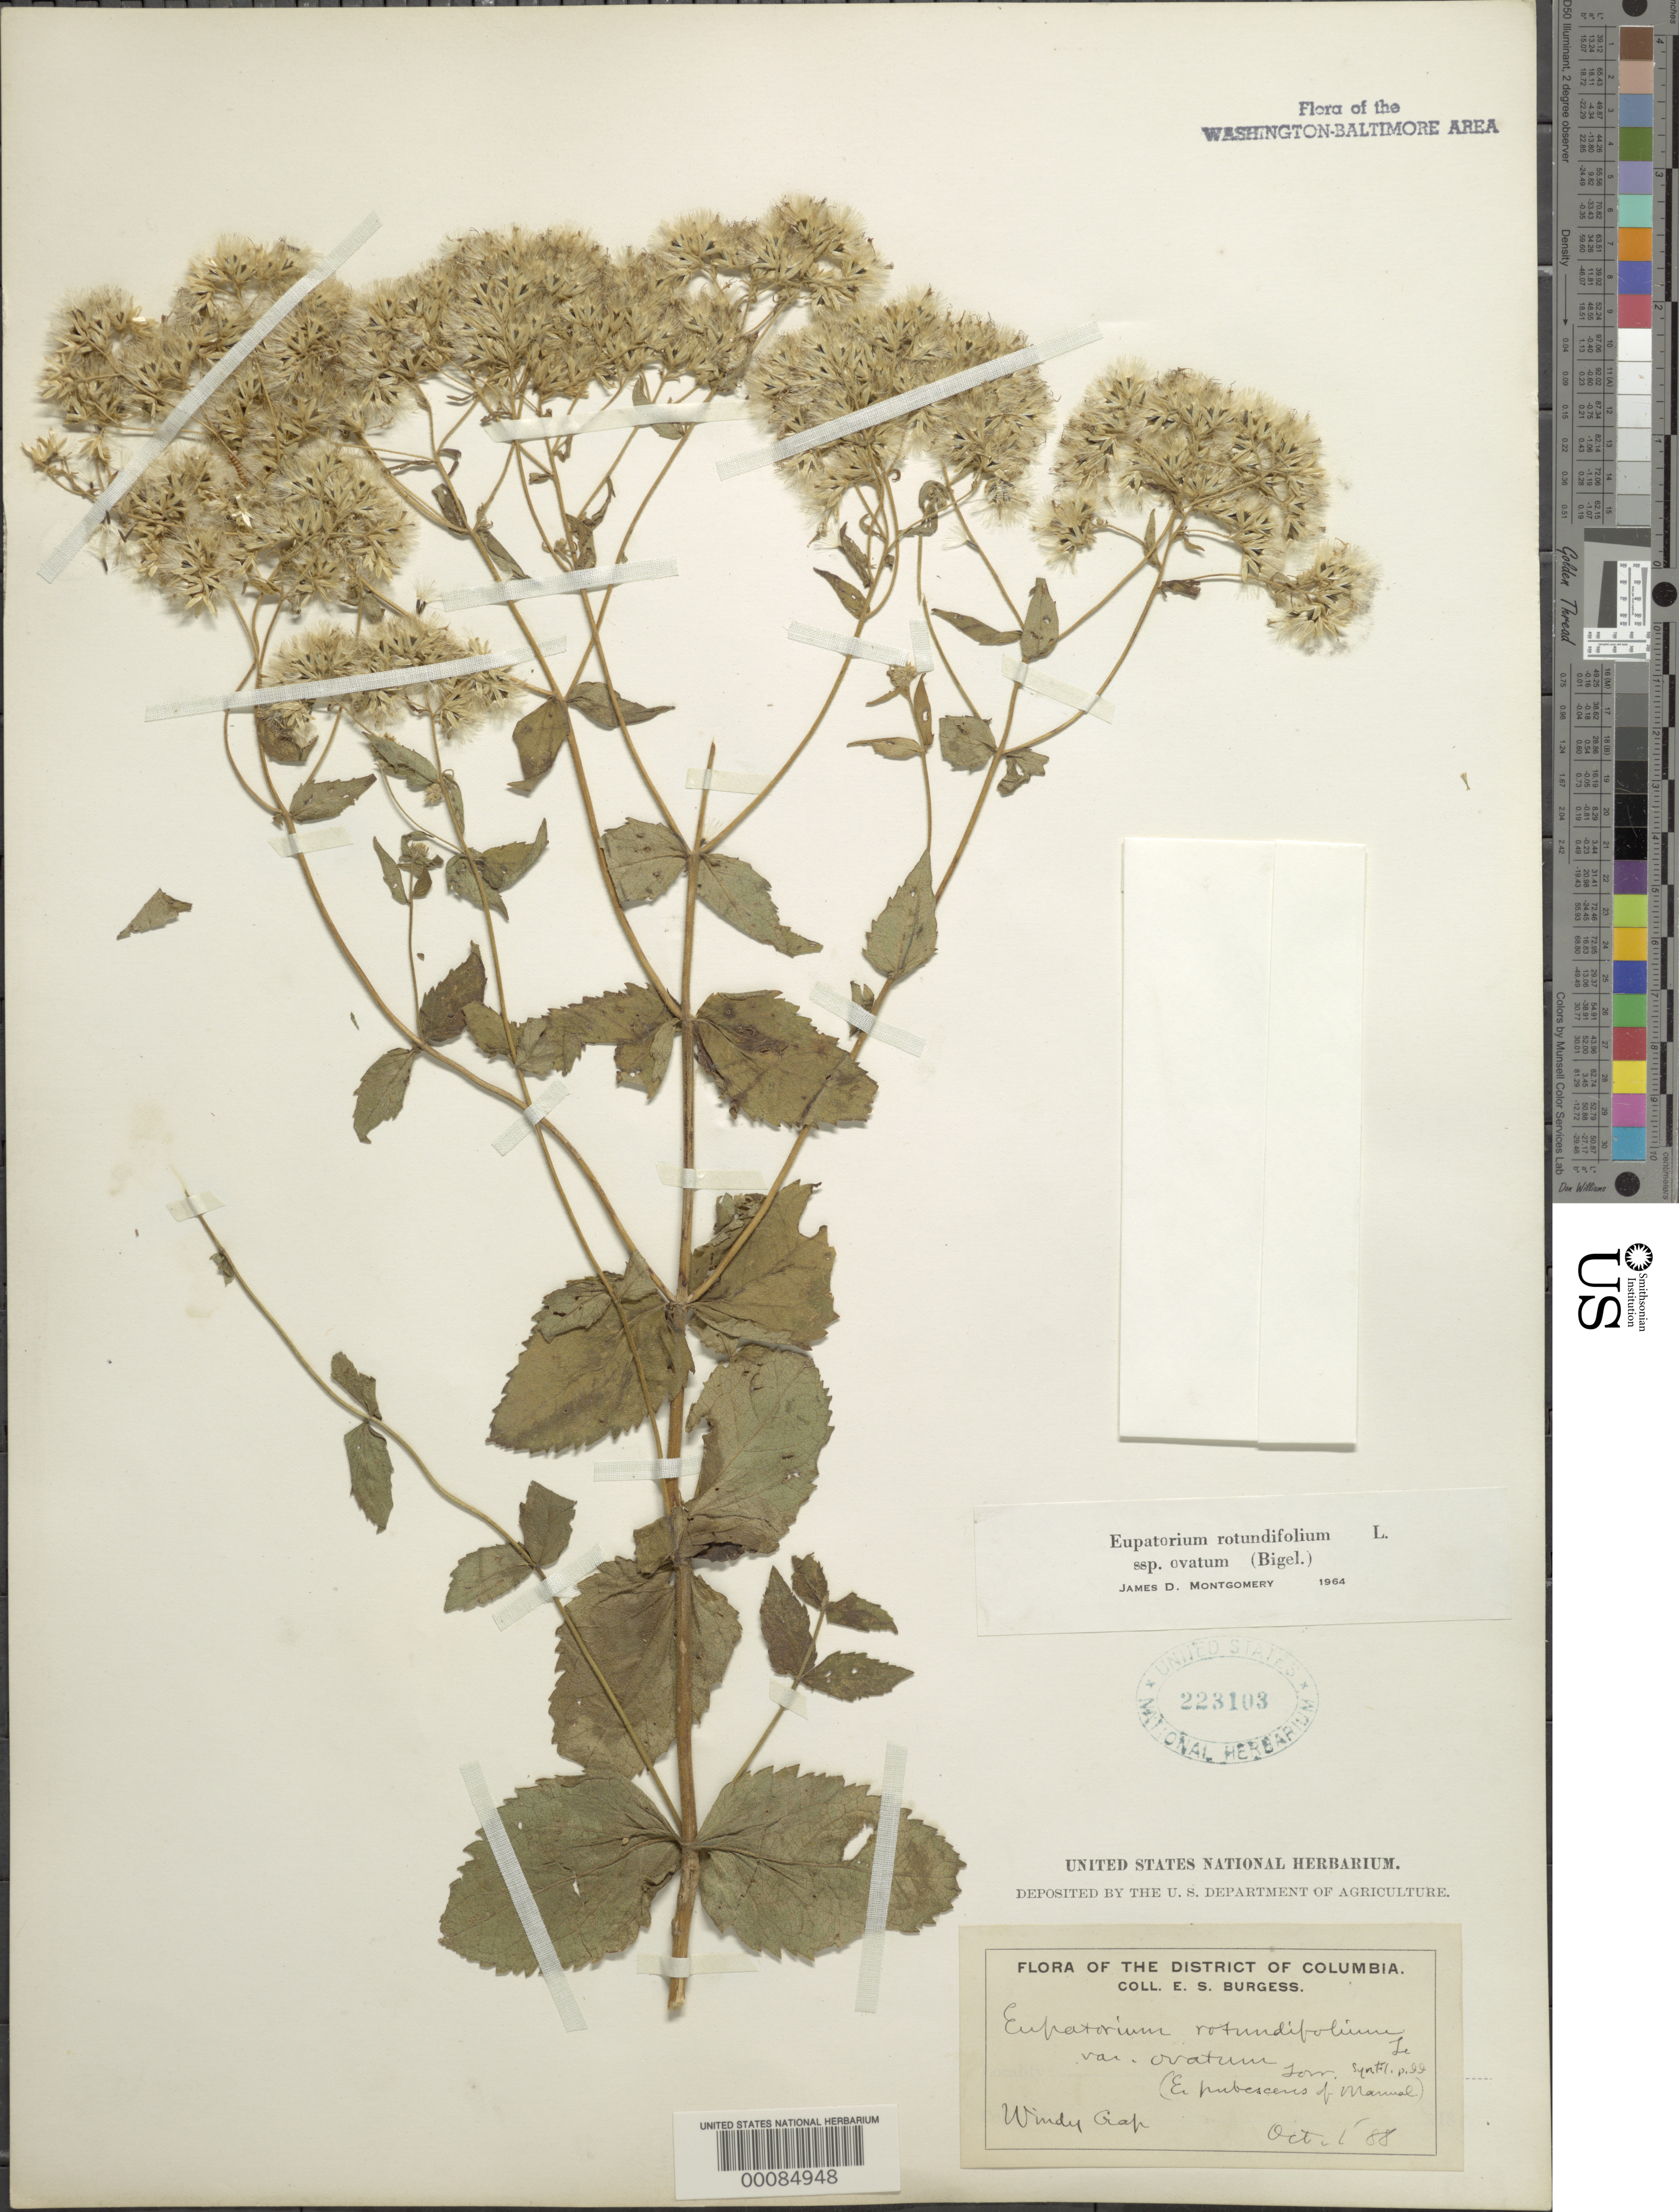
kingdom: Plantae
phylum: Tracheophyta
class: Magnoliopsida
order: Asterales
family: Asteraceae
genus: Eupatorium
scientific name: Eupatorium rotundifolium var. ovatum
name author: (Bigelow) J.D. Montgom. & Fairbrothers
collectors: E. Burgess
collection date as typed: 01 Oct 1888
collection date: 1888-10-01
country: United States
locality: Windy Gap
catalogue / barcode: US 223103